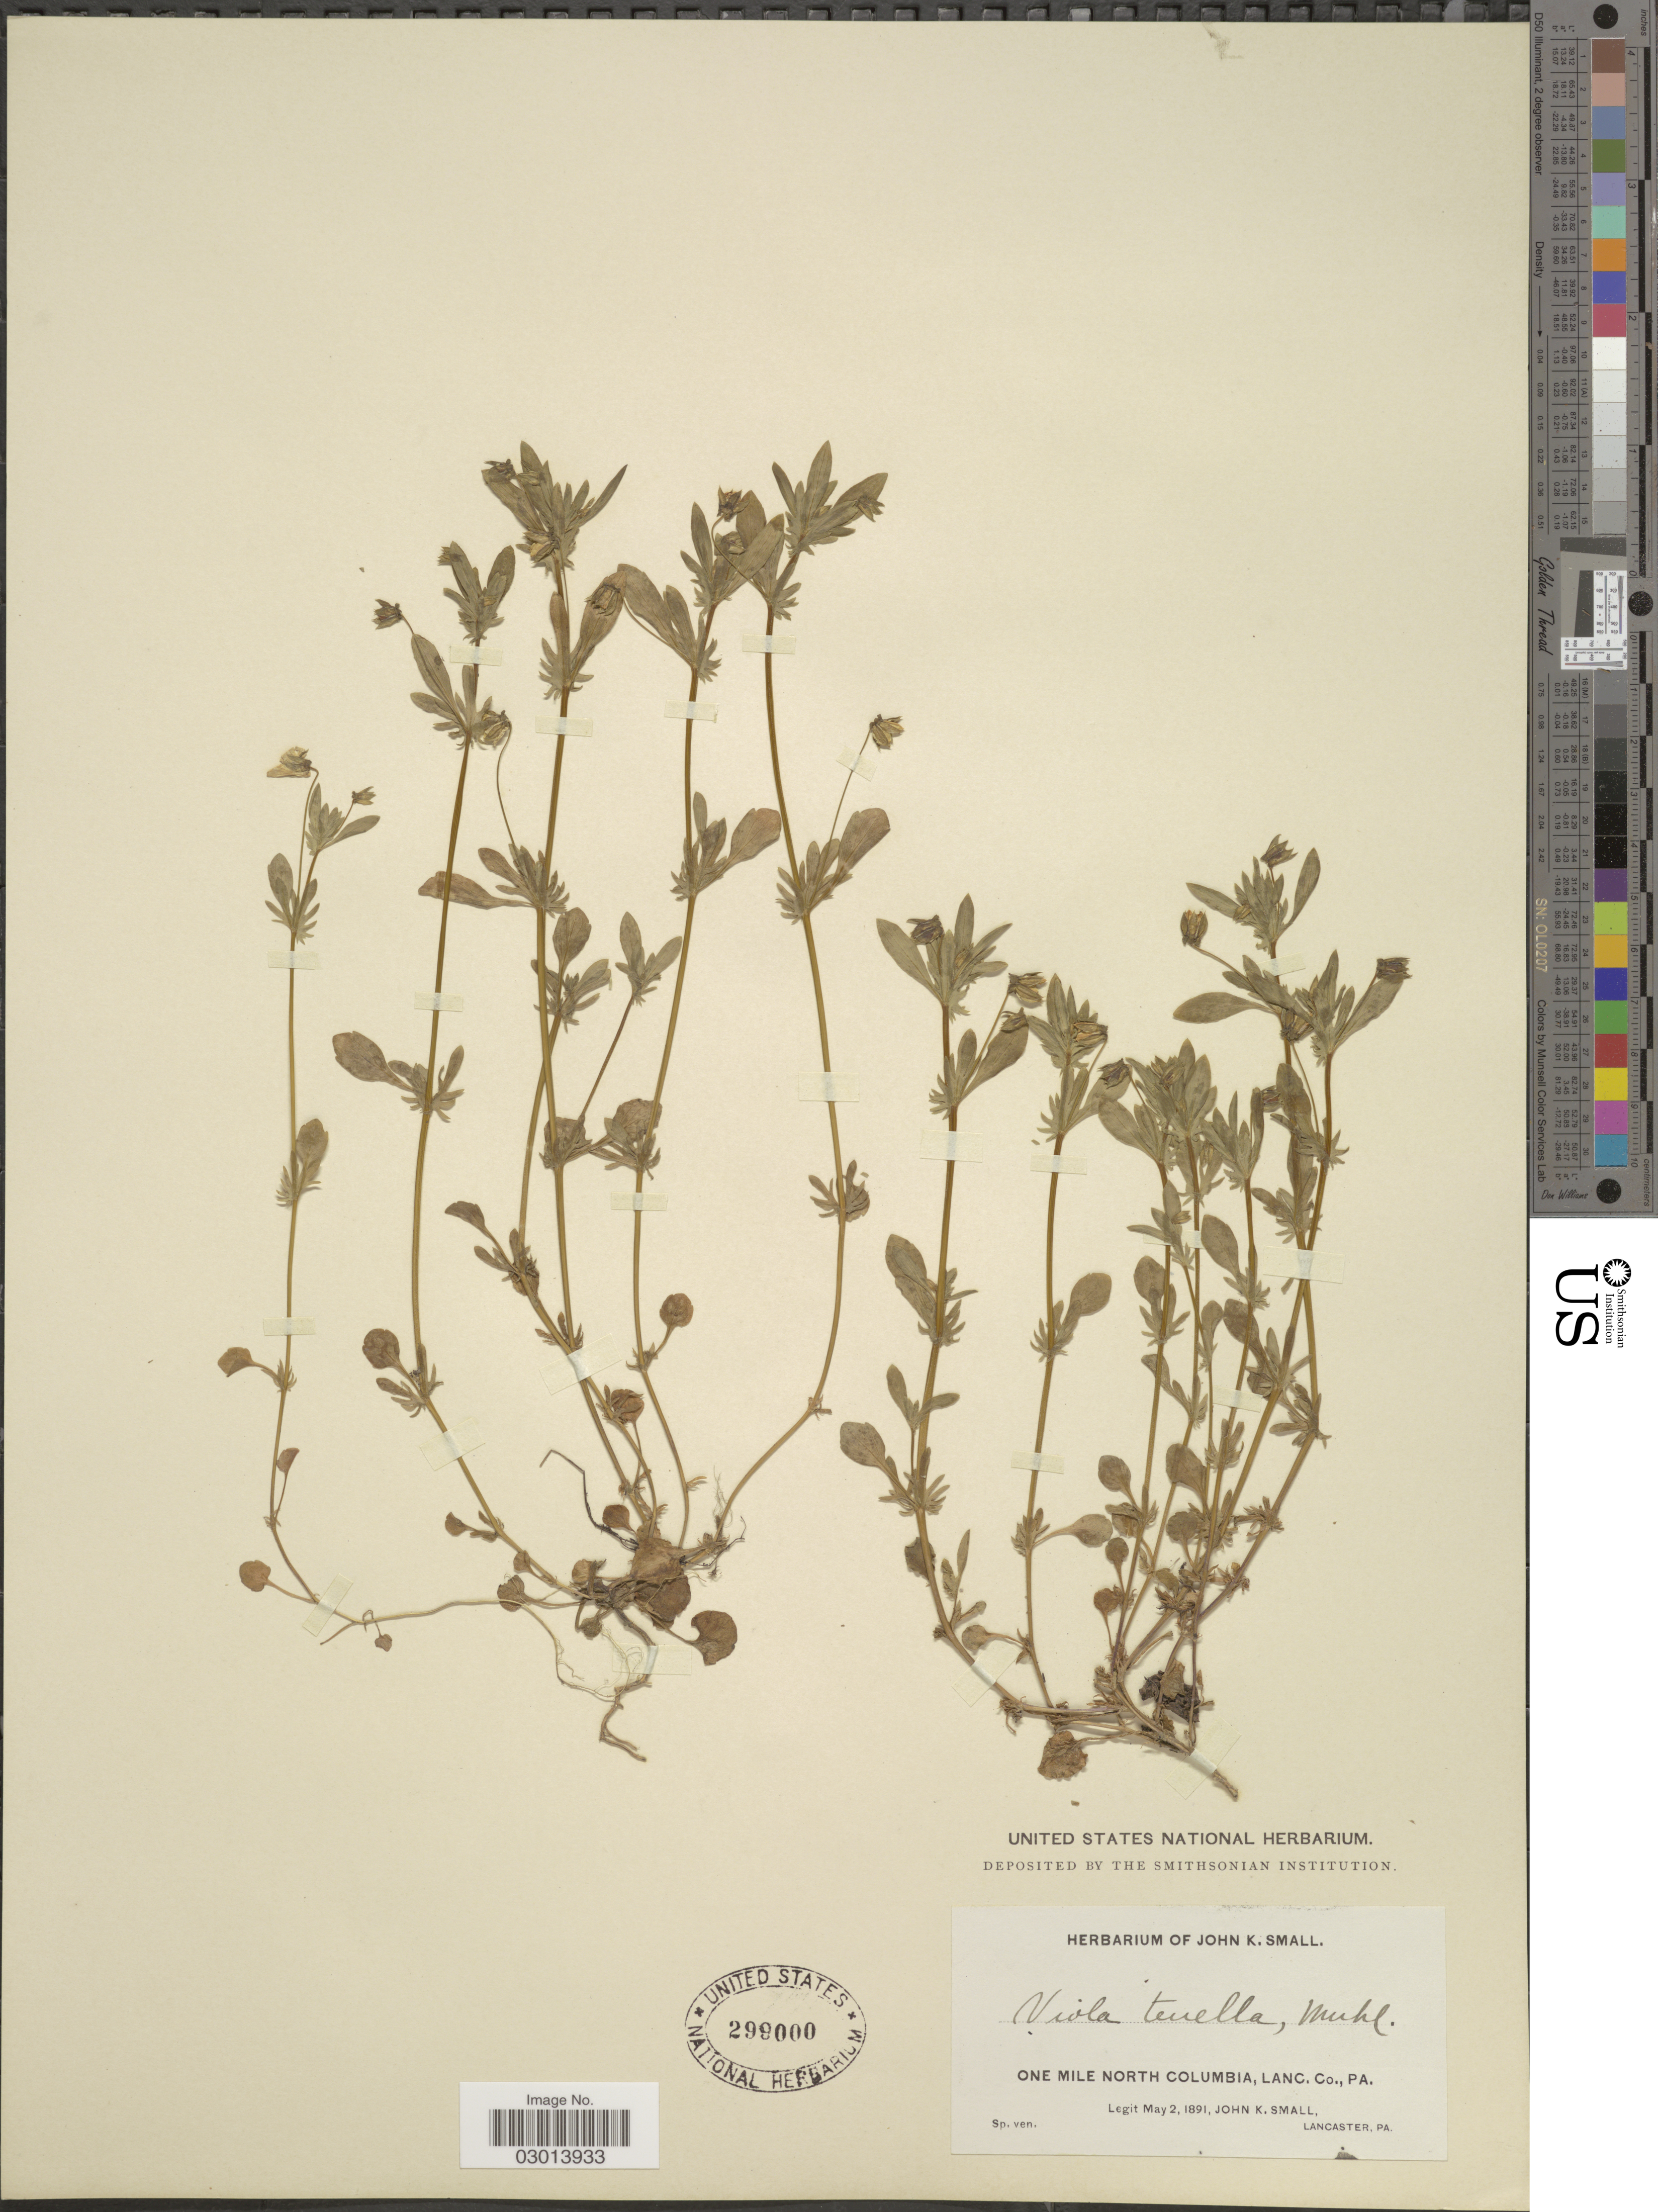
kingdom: Plantae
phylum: Tracheophyta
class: Magnoliopsida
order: Malpighiales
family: Violaceae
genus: Viola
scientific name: Viola rafinesquei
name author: Greene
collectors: J. K. Small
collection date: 1891-05-02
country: United States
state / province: Pennsylvania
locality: One mile North Columbia, Lancaster Co.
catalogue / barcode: US 299000